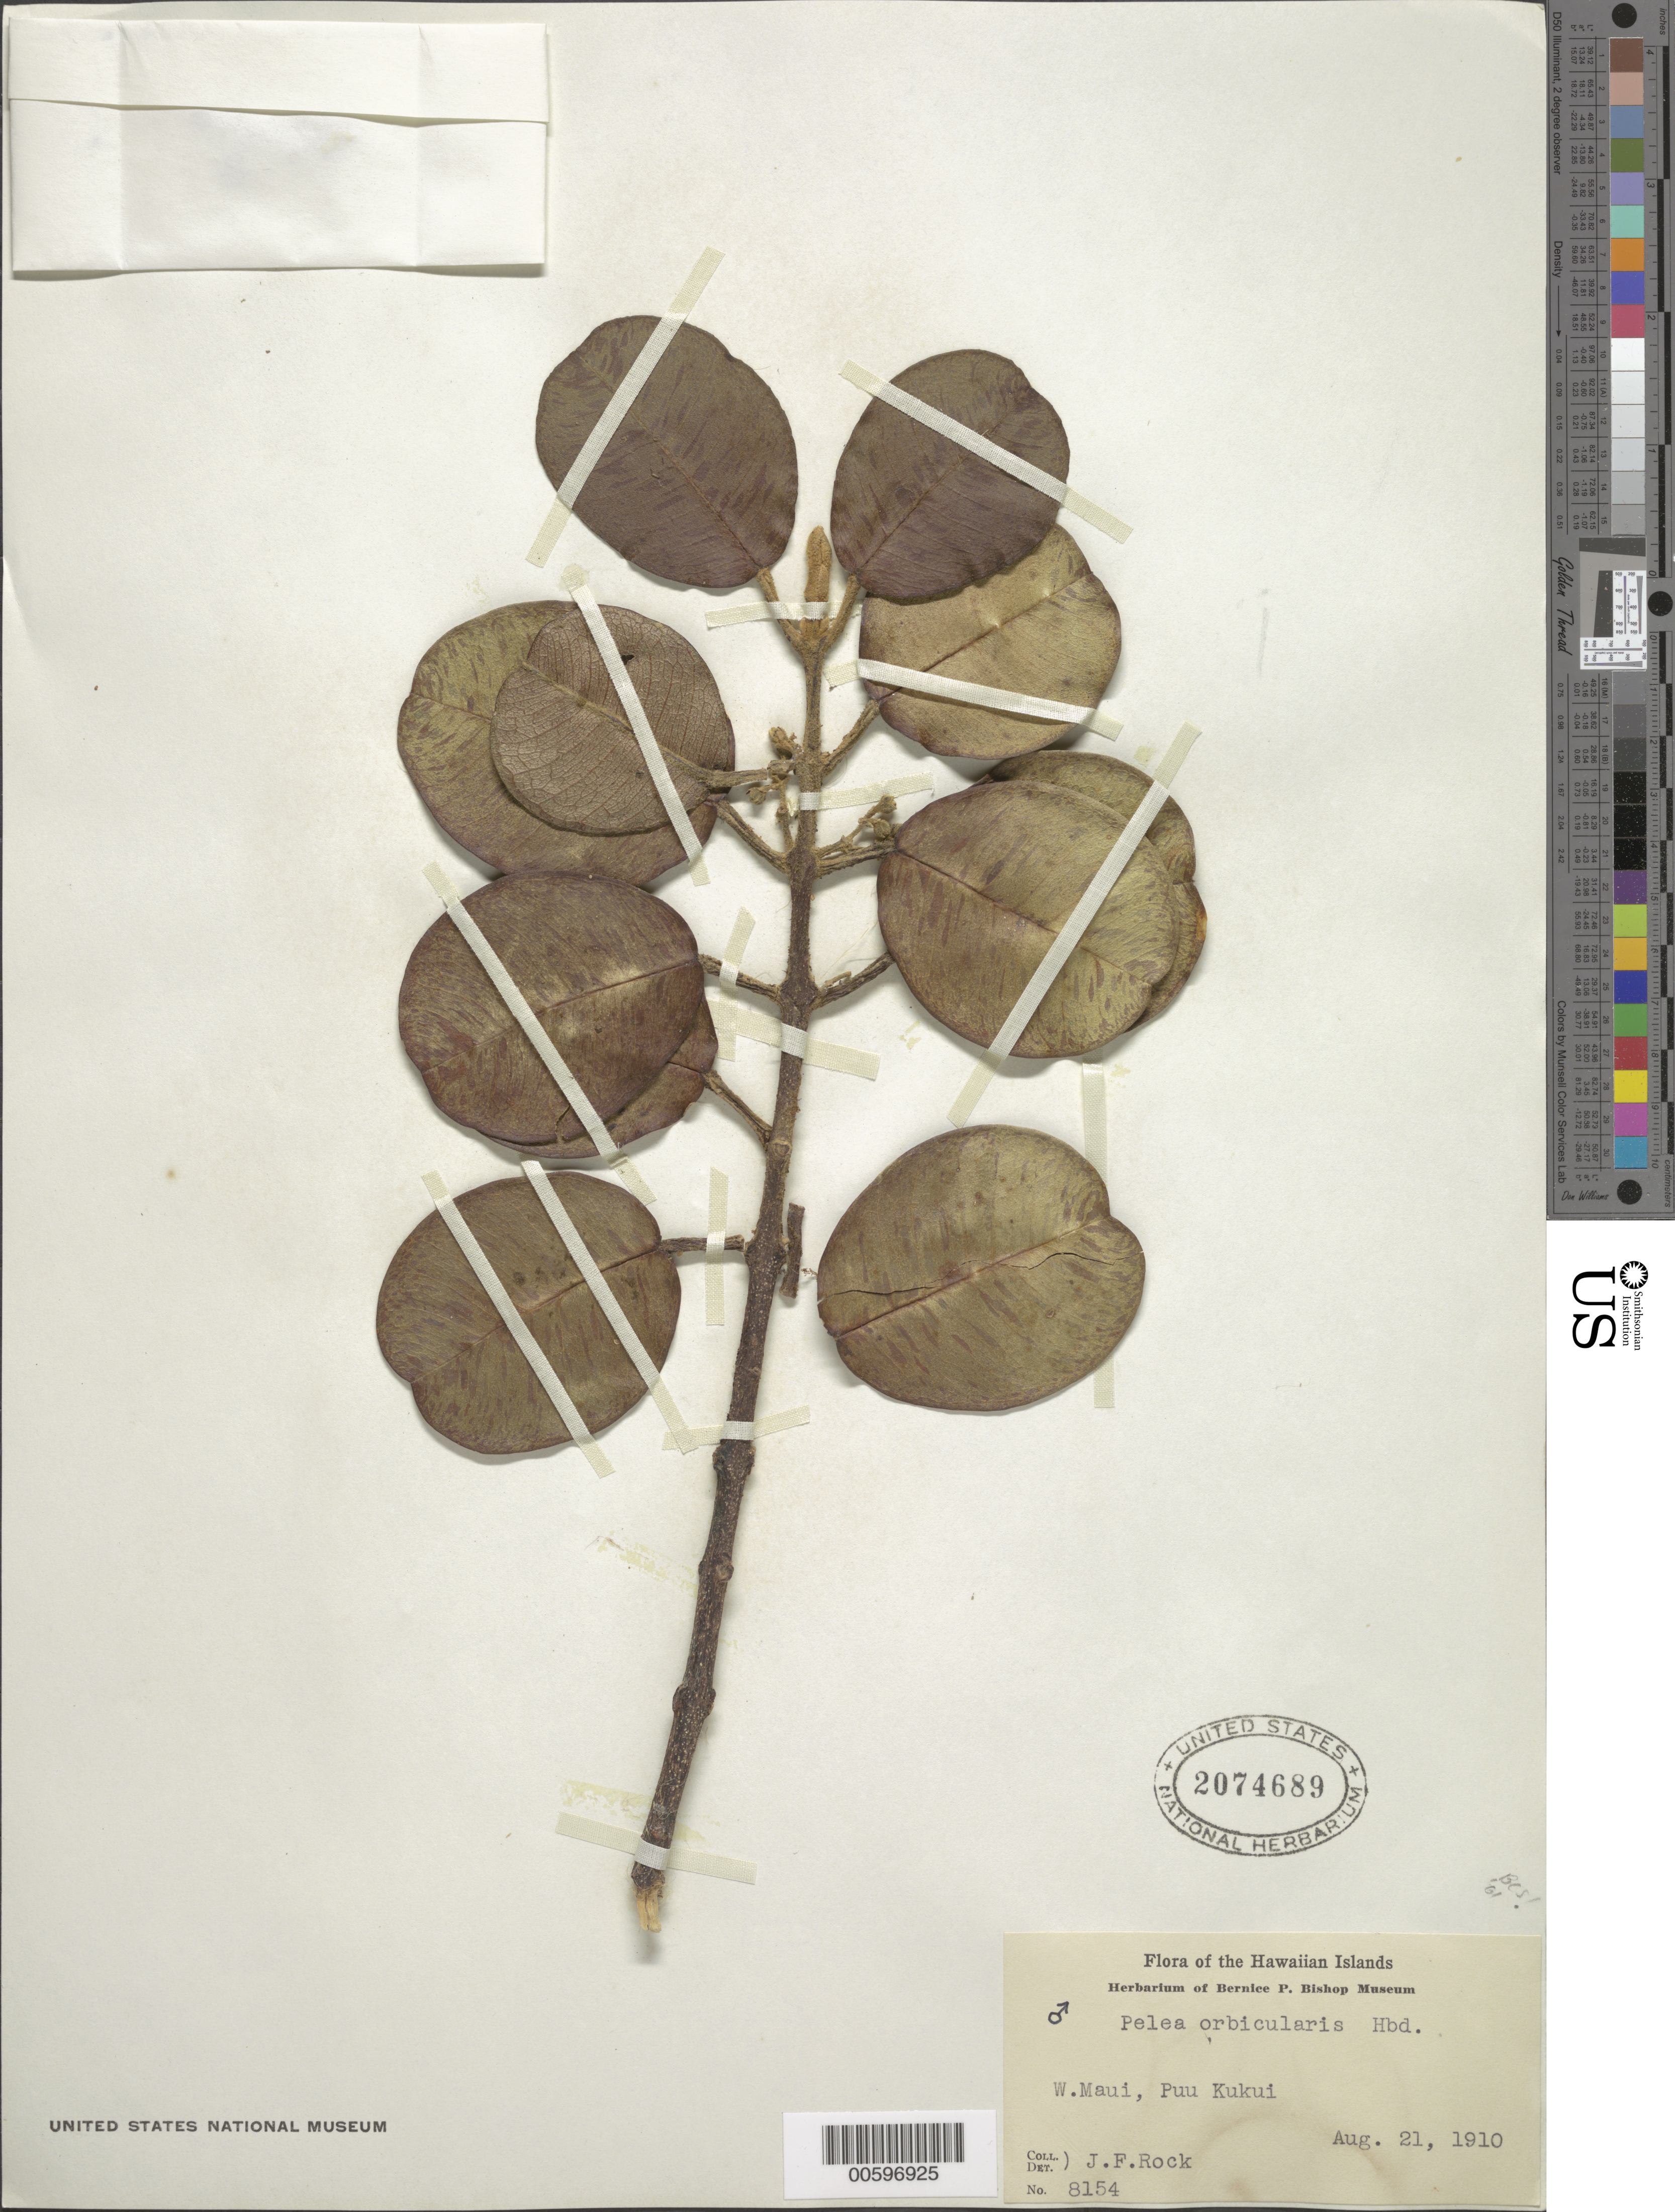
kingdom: Plantae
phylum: Tracheophyta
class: Magnoliopsida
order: Sapindales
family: Rutaceae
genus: Melicope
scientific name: Melicope orbicularis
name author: (Hillebr.) T.G. Hartley & B.C. Stone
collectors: J. F. Rock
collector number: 8154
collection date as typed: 21 Aug 1910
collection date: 1910-08-21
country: United States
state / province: Hawaii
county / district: Maui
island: Maui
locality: W Maui, Puu Kukui.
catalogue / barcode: US 2074689